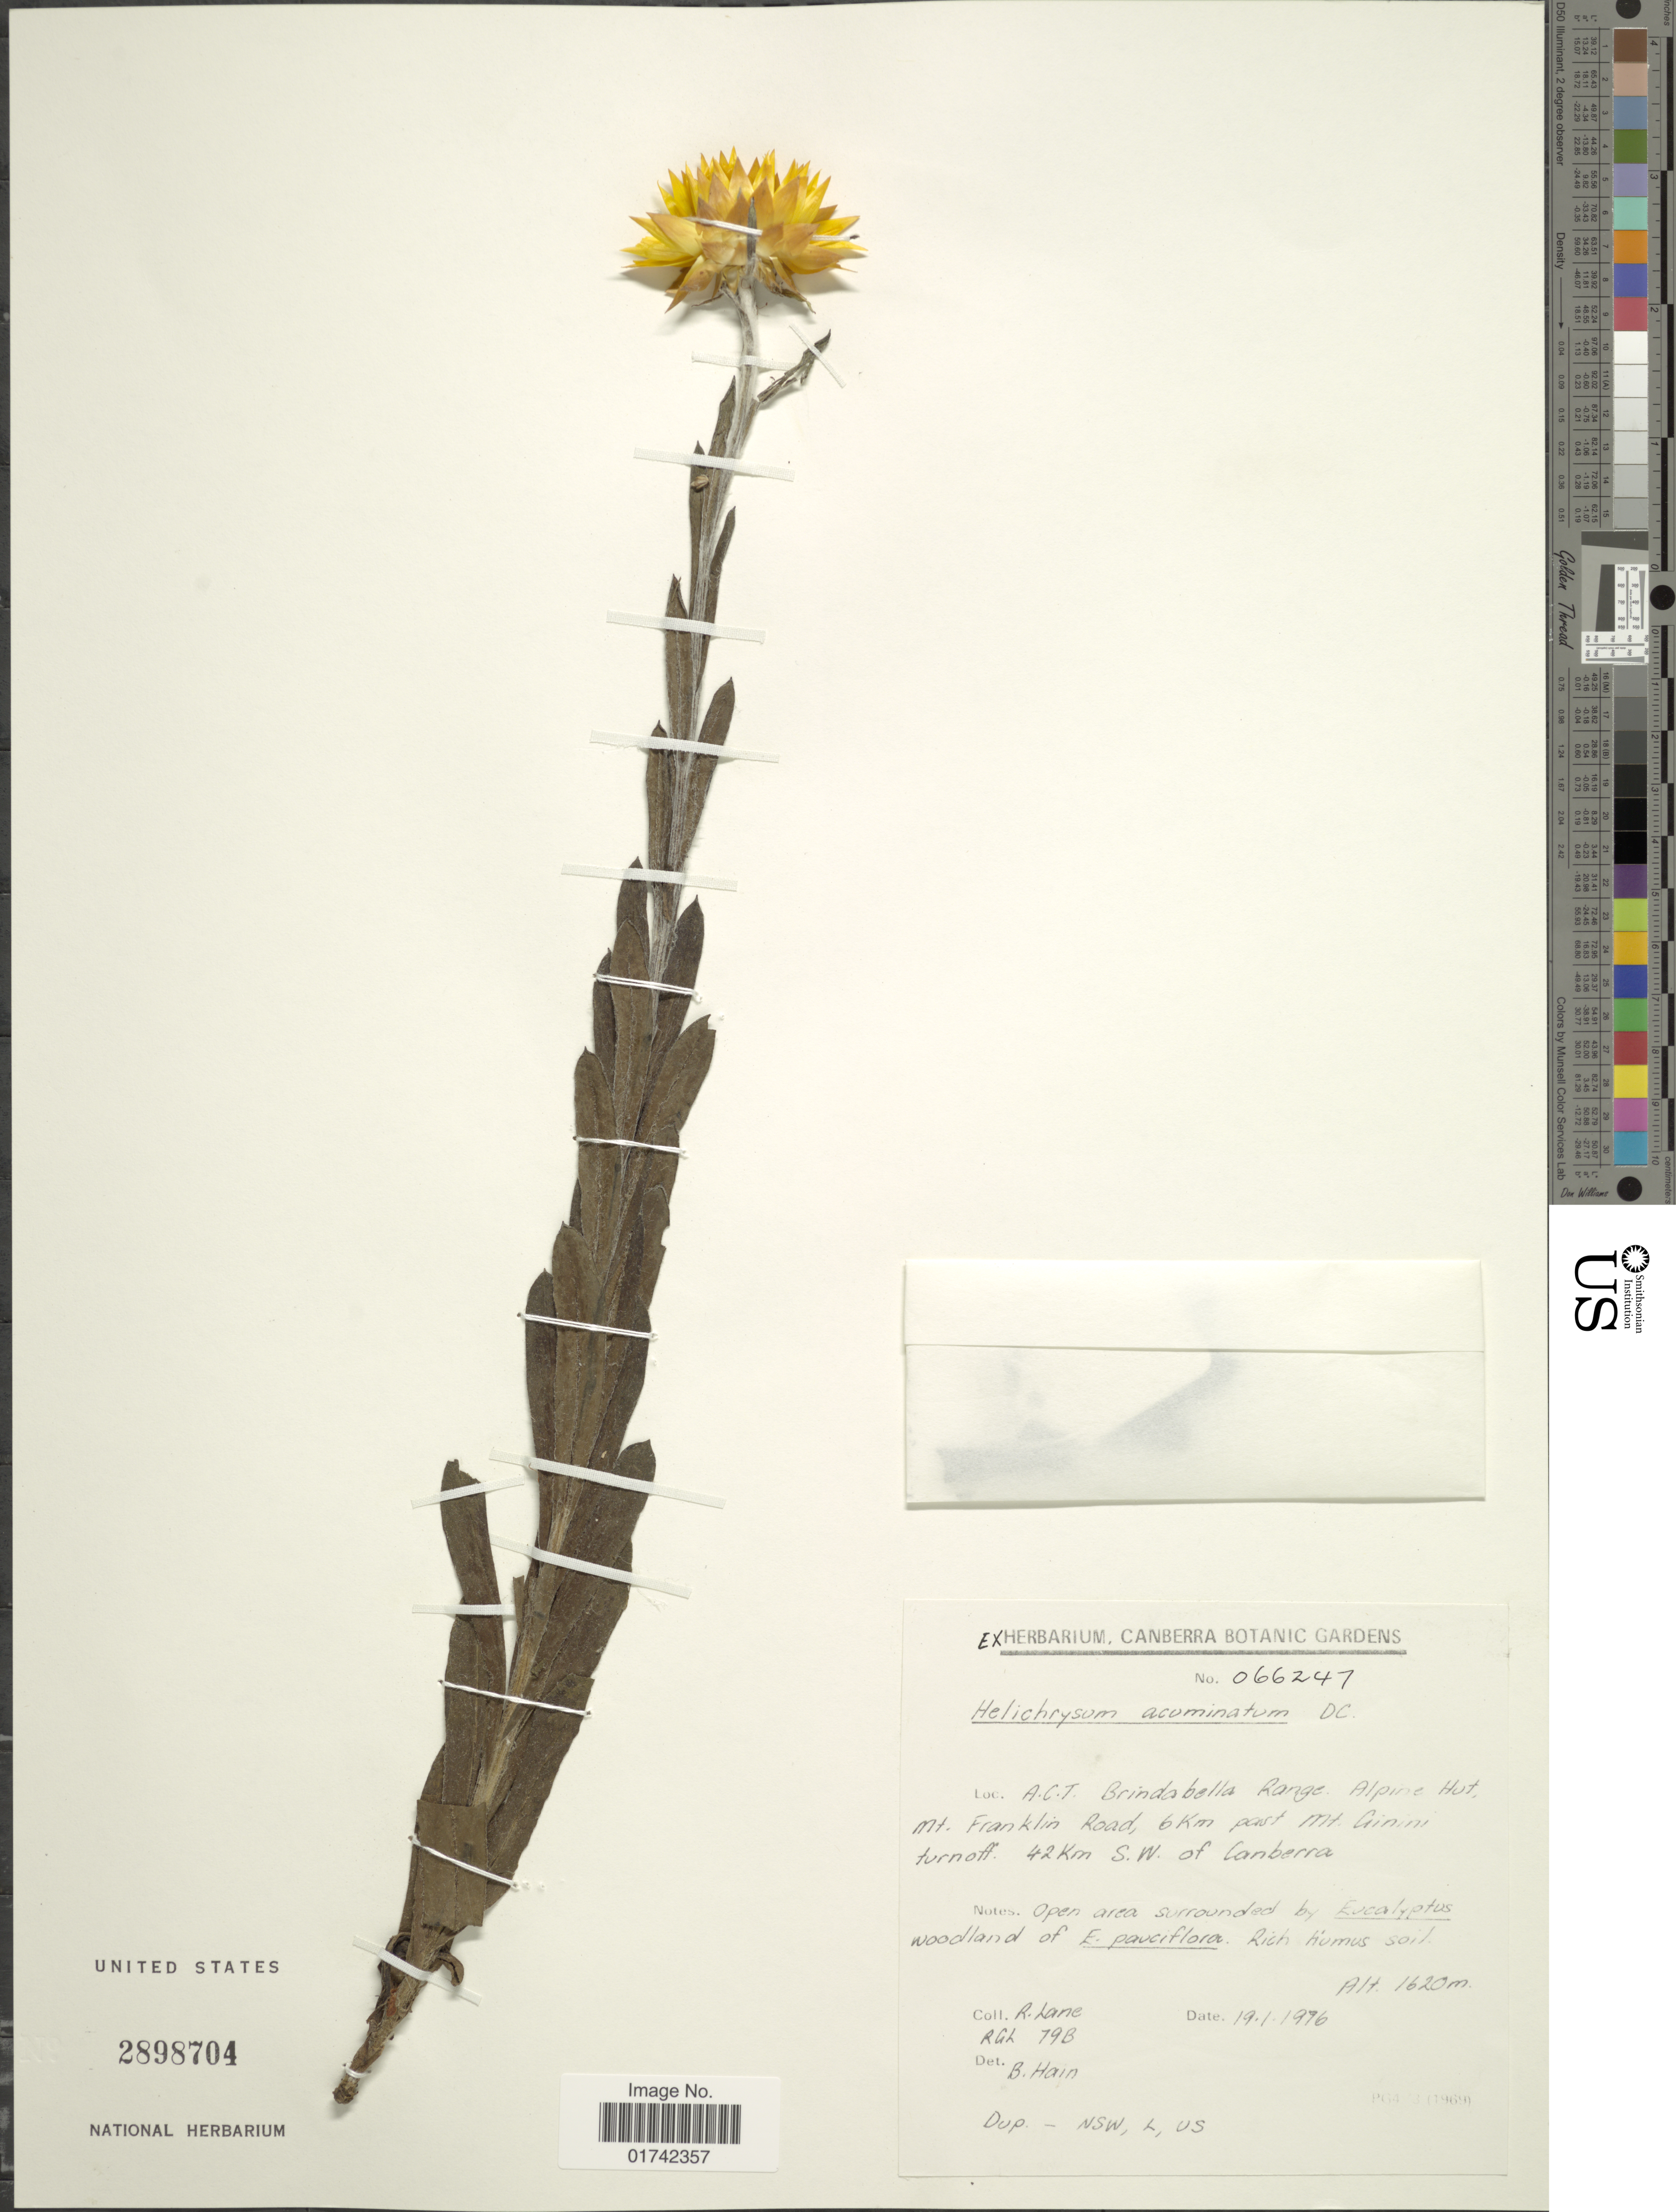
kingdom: Plantae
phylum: Tracheophyta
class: Magnoliopsida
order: Asterales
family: Asteraceae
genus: Helichrysum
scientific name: Helichrysum acuminatum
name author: F. Muell.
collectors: R. Lane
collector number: RGL79B*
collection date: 1976-01-19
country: Australia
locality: A. C. T., Brindabella Range, Alpine Hut, Mt. Franklin Road, 6 km past Mt. Ginini turnoff, 42 km S. W. of Canberra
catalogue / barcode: US 2898704